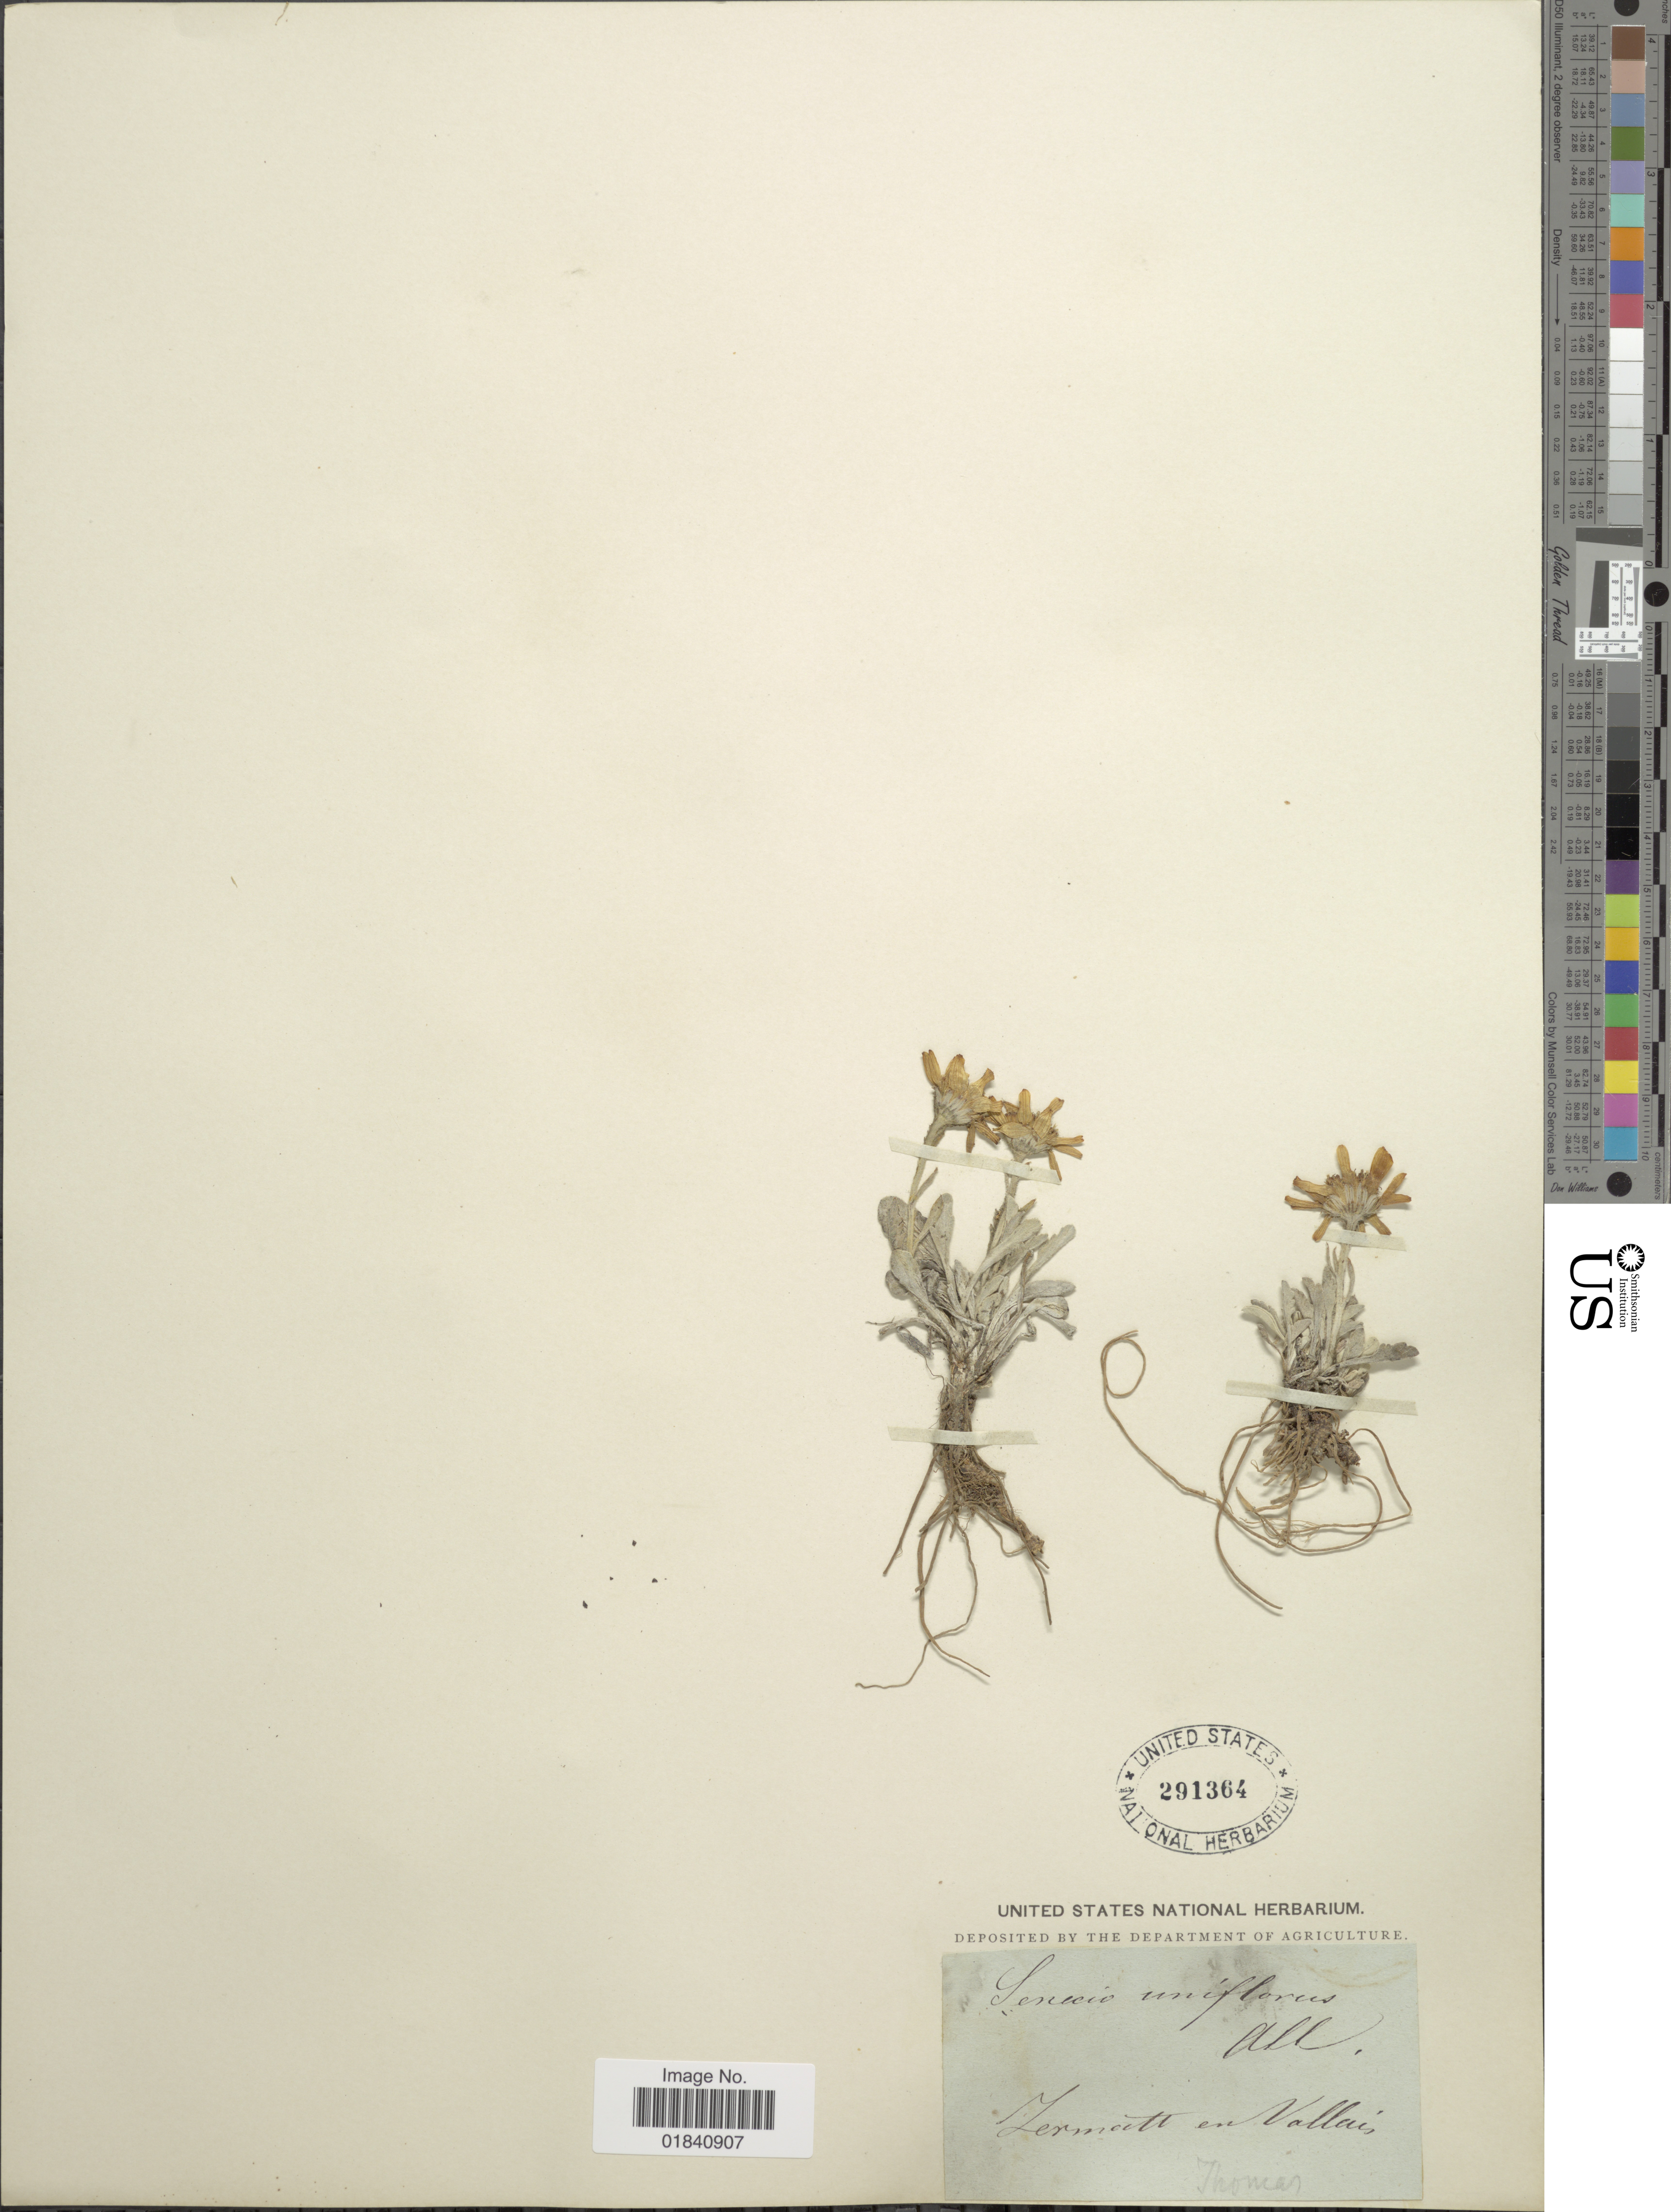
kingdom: Plantae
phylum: Tracheophyta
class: Magnoliopsida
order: Asterales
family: Asteraceae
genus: Jacobaea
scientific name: Jacobaea uniflora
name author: (All.) Veldkamp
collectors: -- Thomas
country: Switzerland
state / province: Valais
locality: Zermatt en Vallais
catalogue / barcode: US 291364